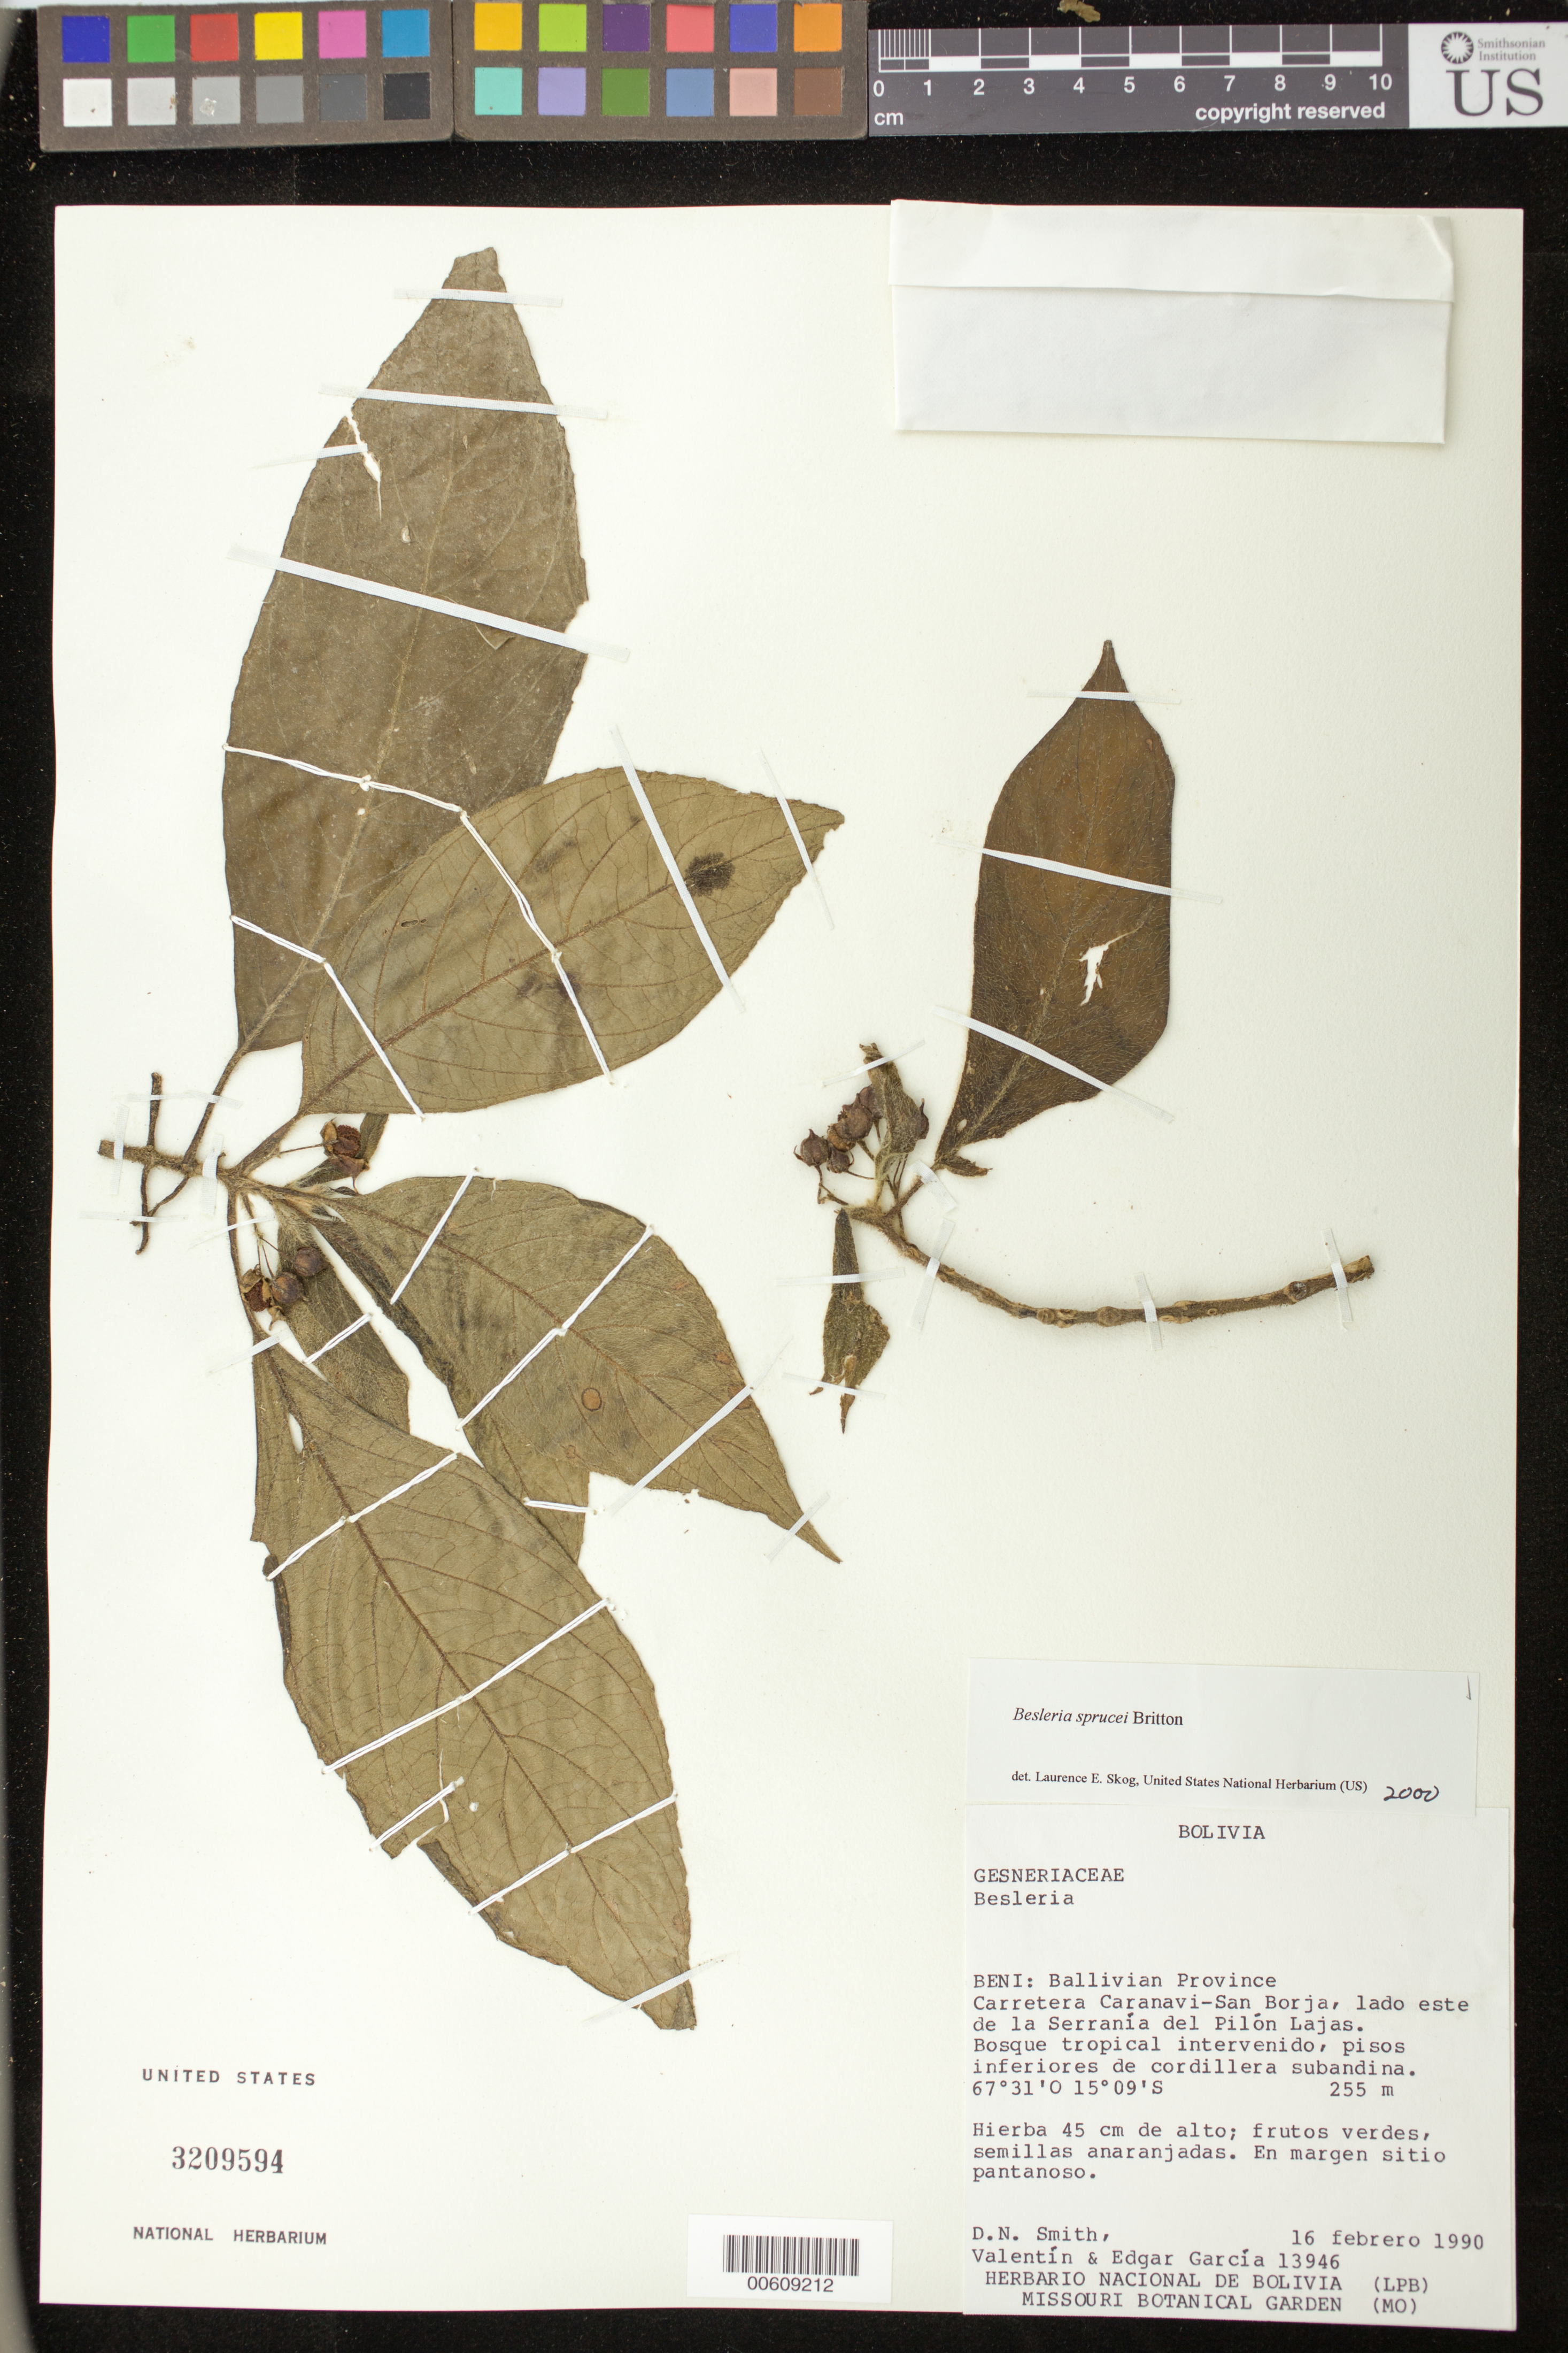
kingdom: Plantae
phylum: Tracheophyta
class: Magnoliopsida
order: Lamiales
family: Gesneriaceae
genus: Besleria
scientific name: Besleria sprucei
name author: Britton ex Rusby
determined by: Skog, Laurence E.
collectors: D. Smith, V. García & E. García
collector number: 13946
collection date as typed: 16 Feb 1990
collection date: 1990-02-16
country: Bolivia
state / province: Beni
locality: Prov. Ballivian; Carretera Caranavi - San Borja, lado este de la Serranía del Pilón Lajas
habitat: Bosque tropical intervenido, pisos inferiores de cordillera subandina; en margen sitio pantanoso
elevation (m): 255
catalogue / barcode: US 3209594